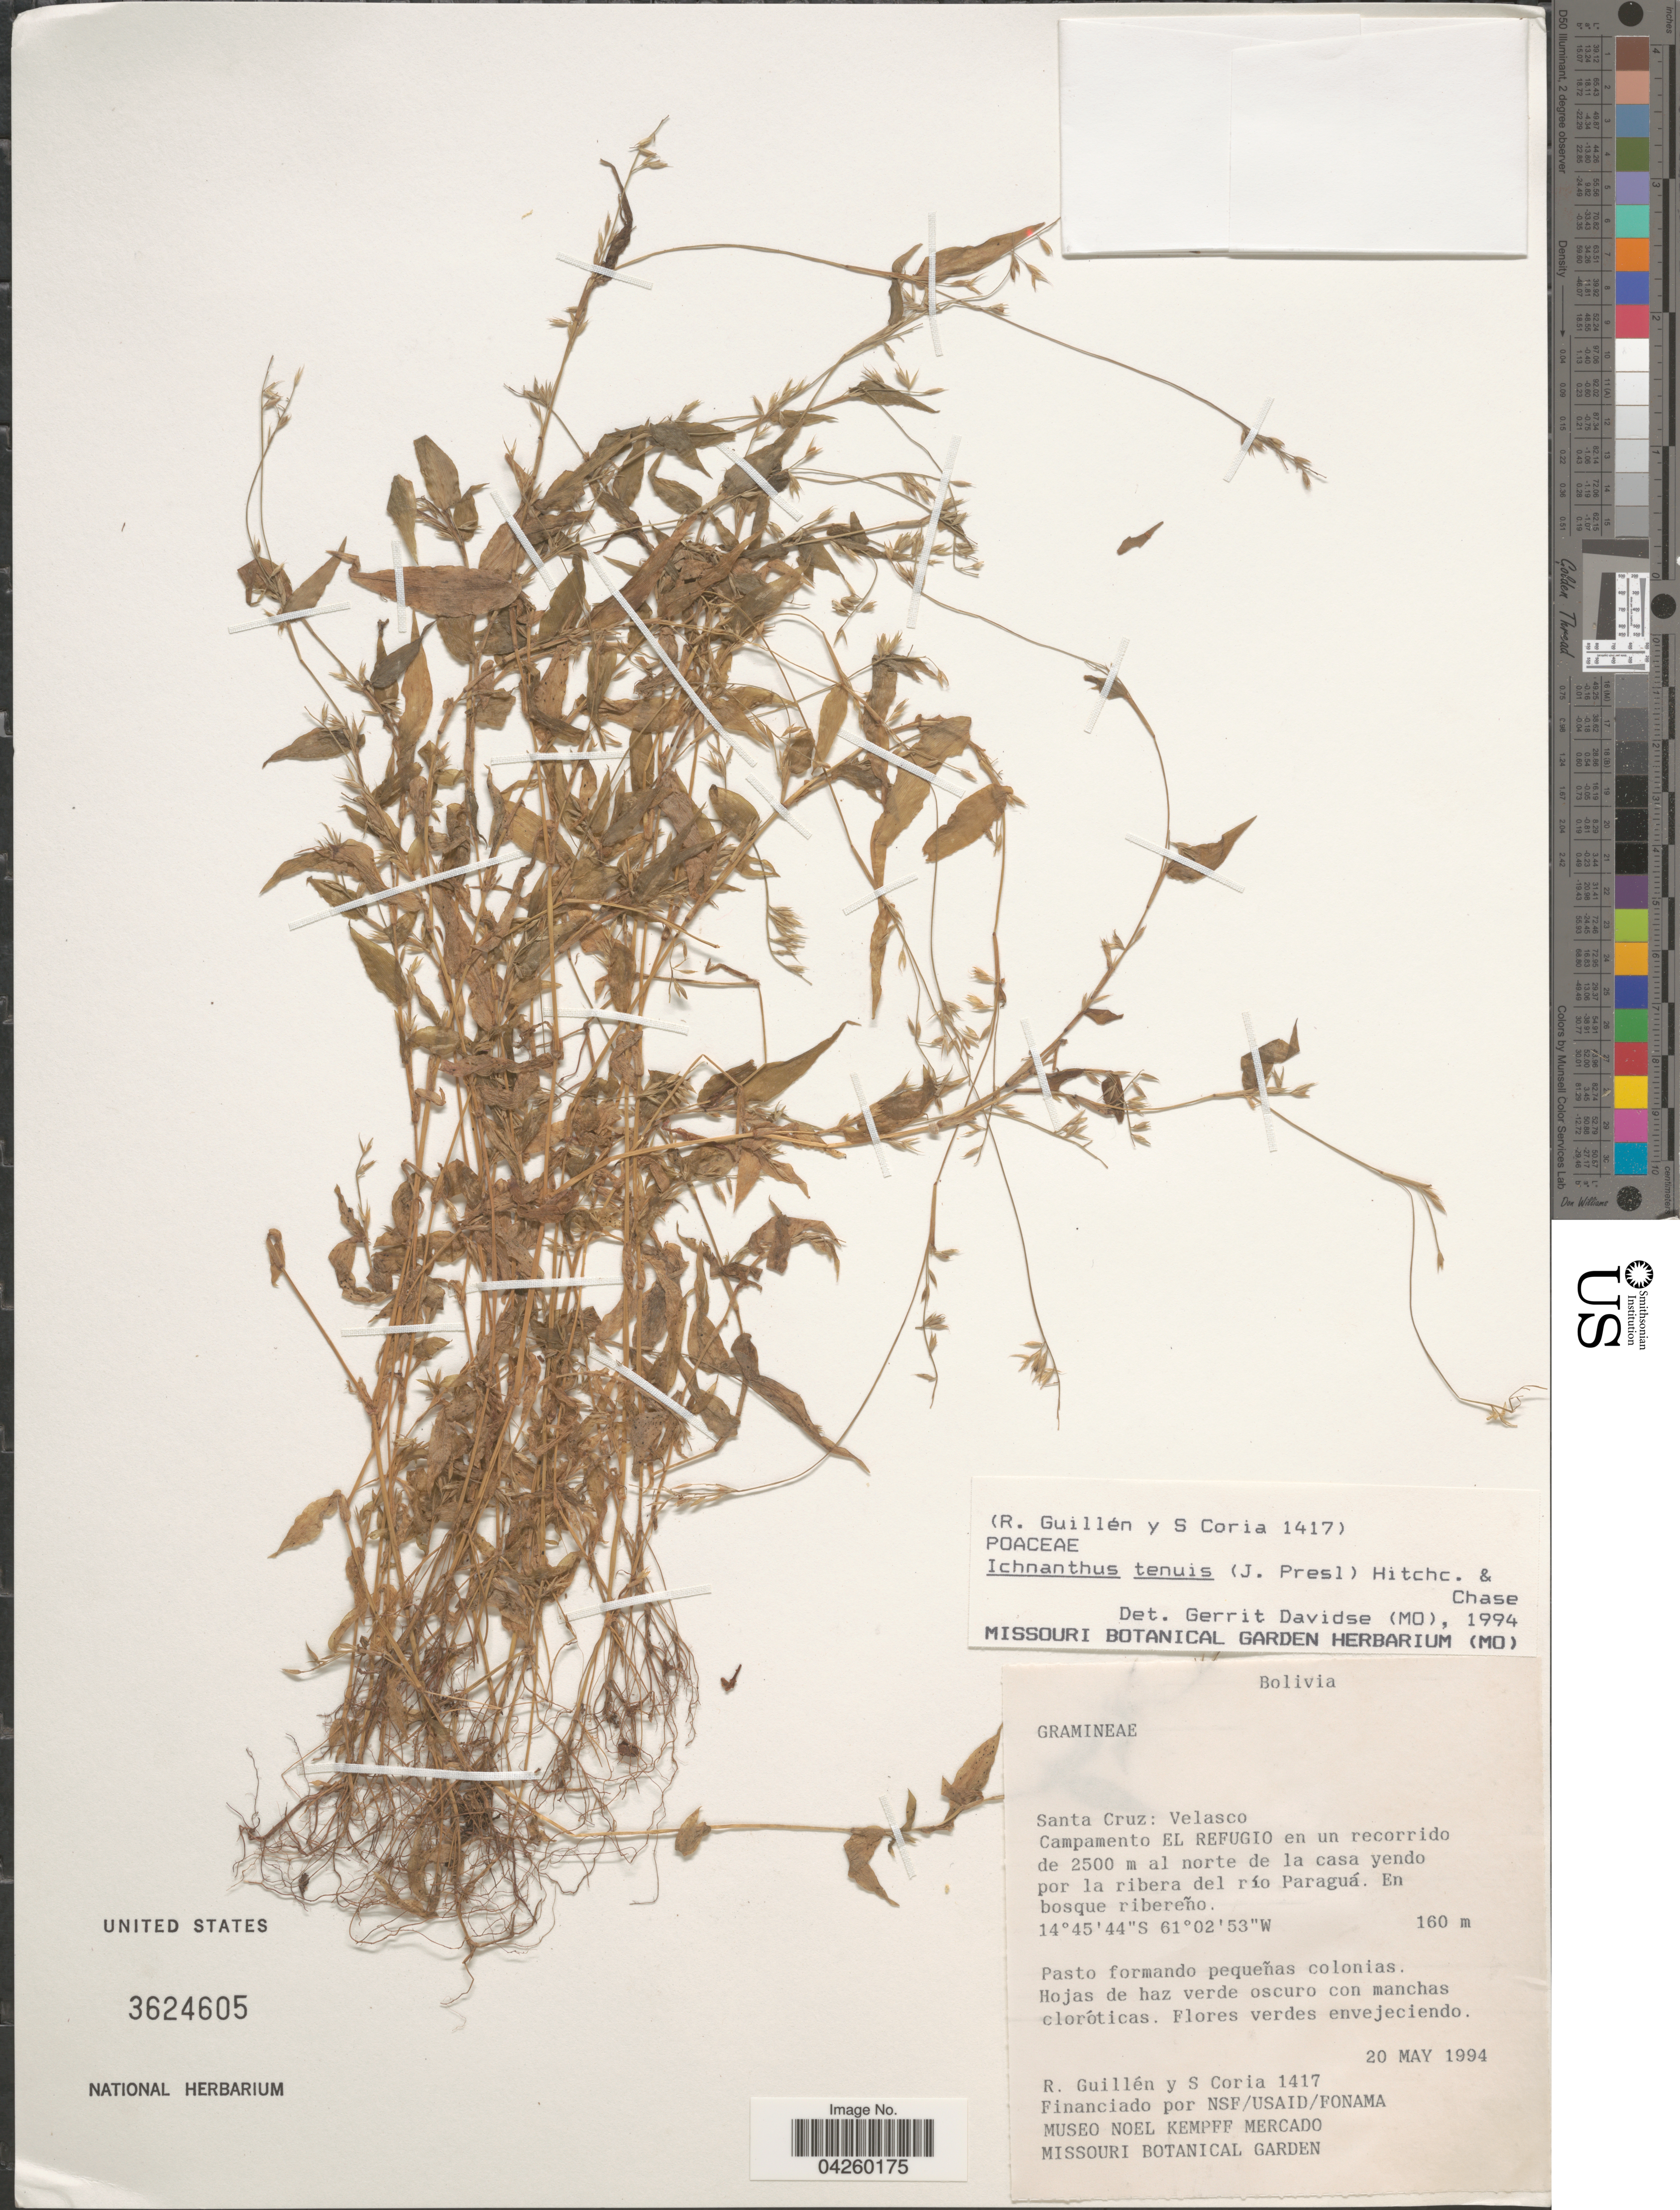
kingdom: Plantae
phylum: Tracheophyta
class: Liliopsida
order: Poales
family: Poaceae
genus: Ichnanthus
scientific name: Ichnanthus tenuis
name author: (J. Presl) Hitchc. & Chase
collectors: R. Guillen & S. Coria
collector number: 1417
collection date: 1994-05-20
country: Bolivia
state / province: Santa Cruz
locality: Velasco. Campamento El Refugio en un recorrido de 2500 m al norte de la casa yendo por la ribera del río Paraguá.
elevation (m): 160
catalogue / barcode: US 3624605